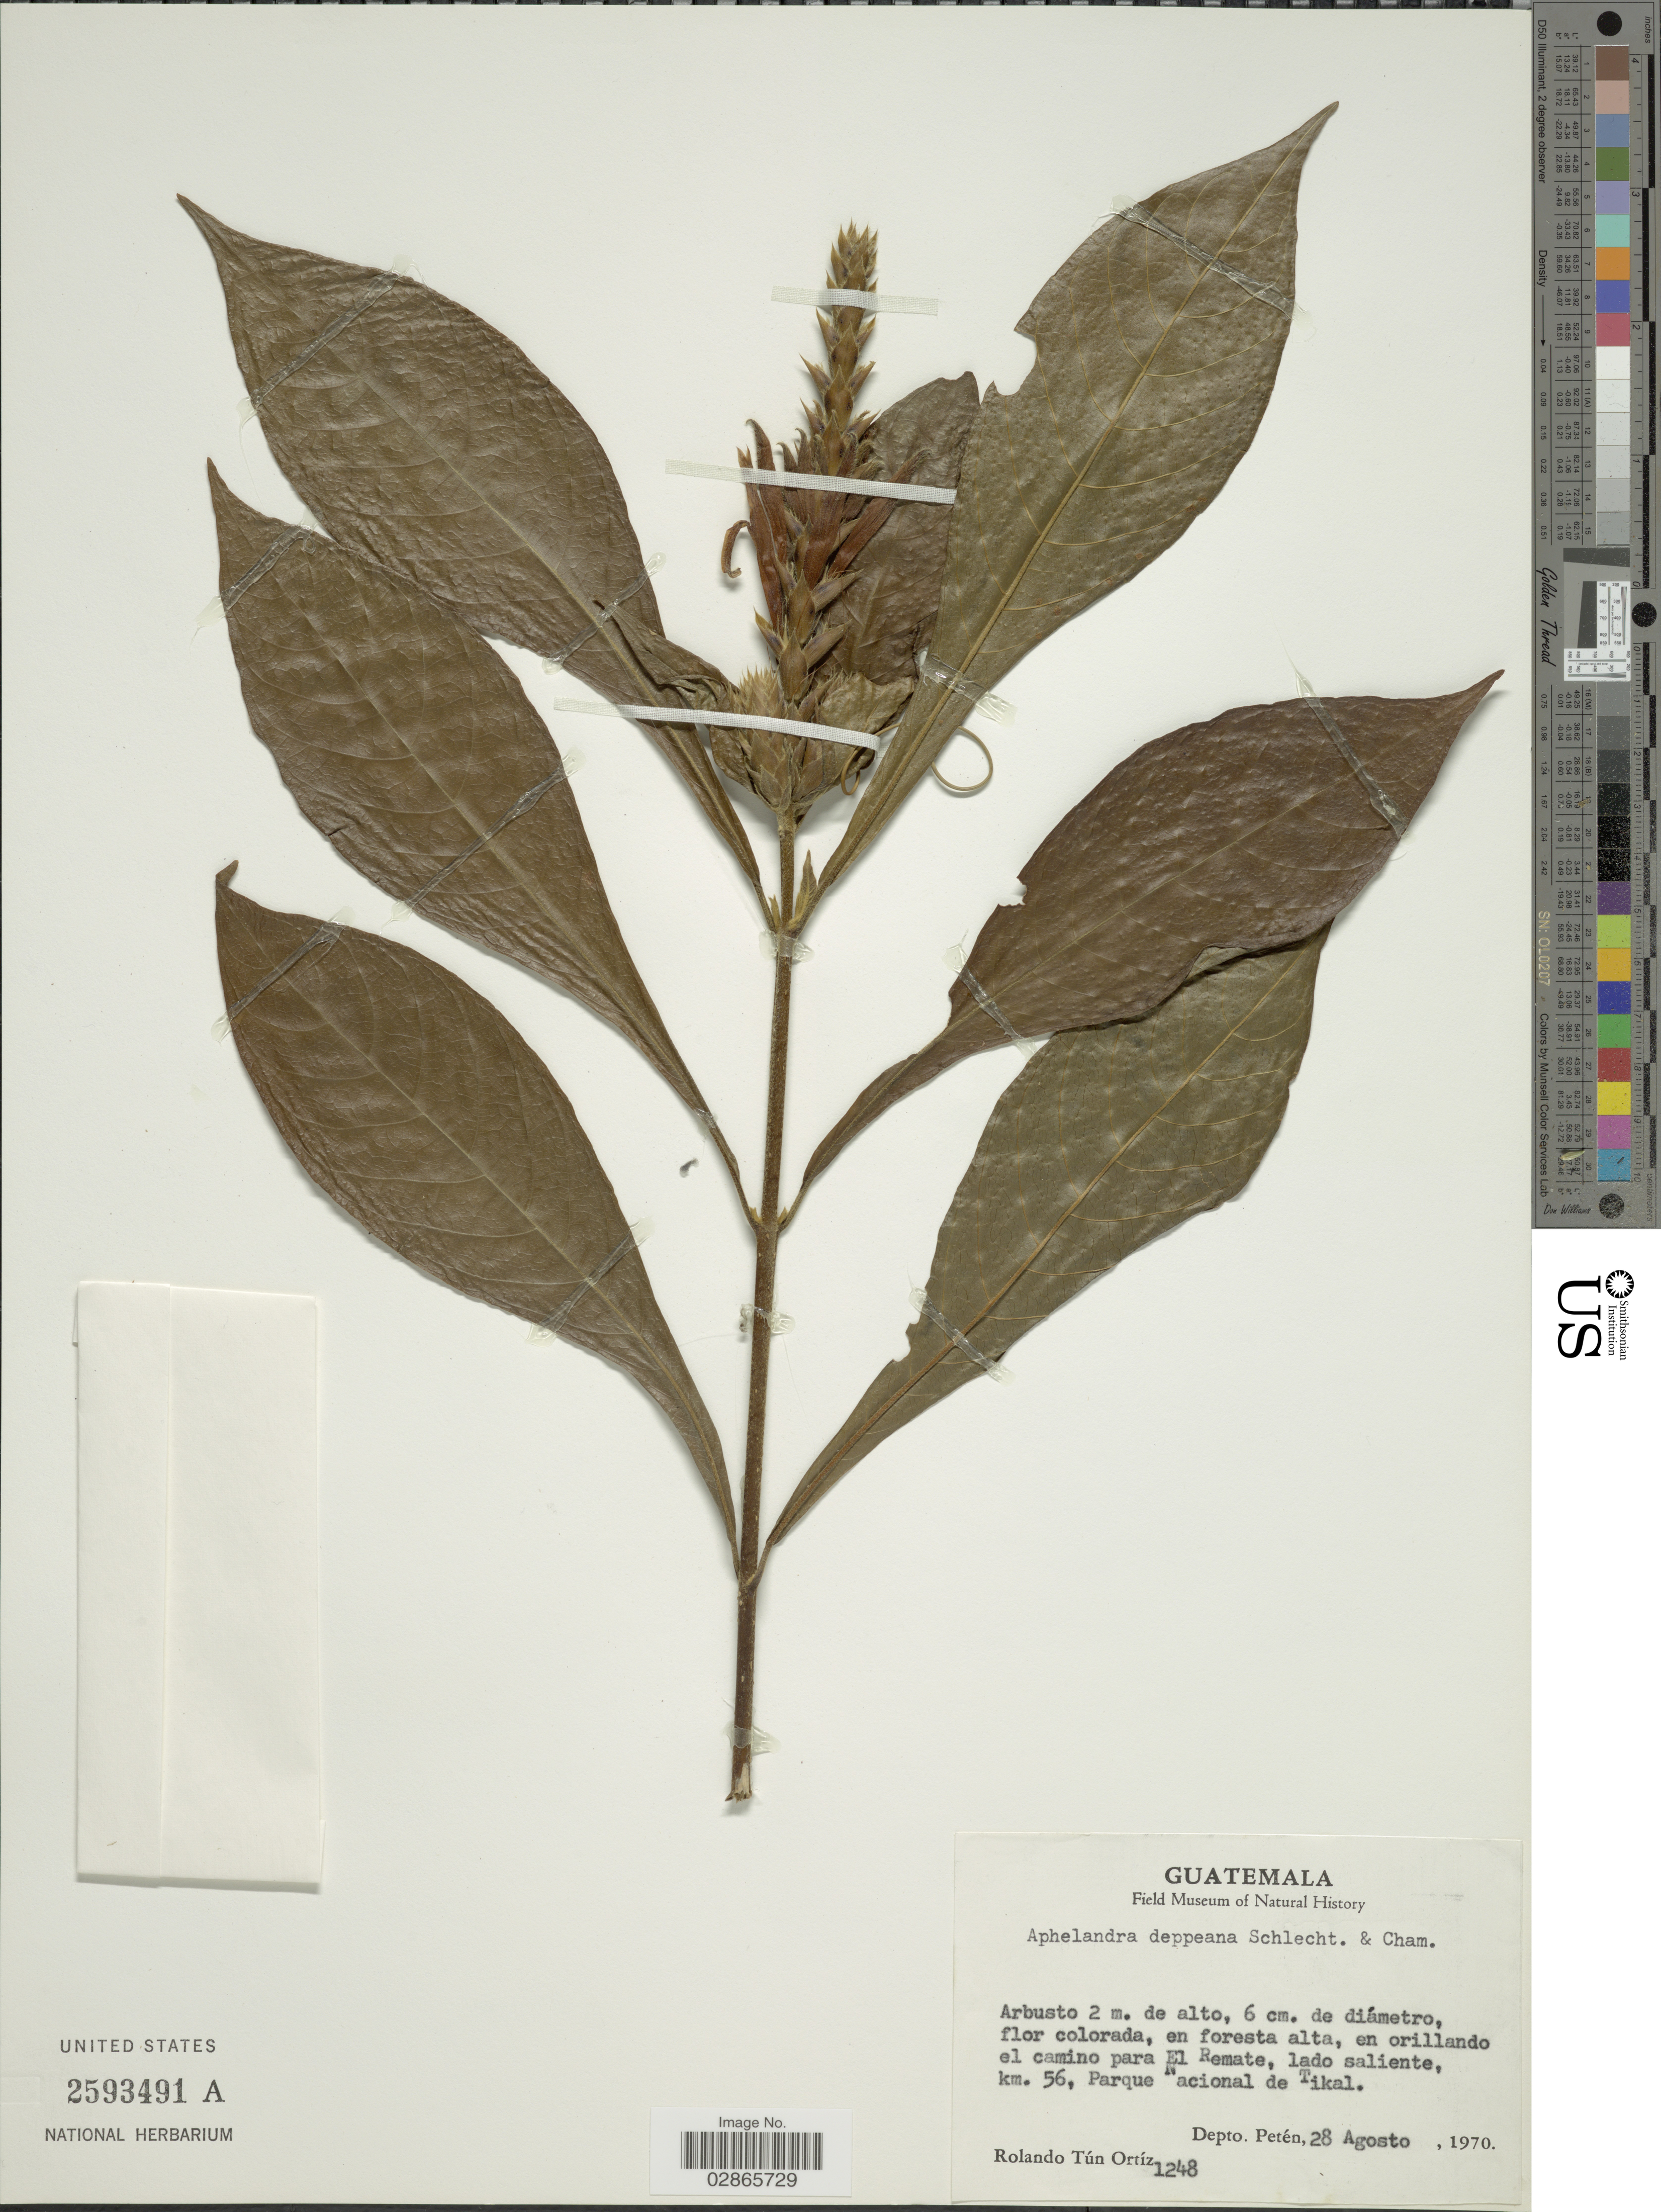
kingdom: Plantae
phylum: Tracheophyta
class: Magnoliopsida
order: Lamiales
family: Acanthaceae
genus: Aphelandra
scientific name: Aphelandra deppeana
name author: Schltdl. & Cham.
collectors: R. Ortiz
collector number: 1248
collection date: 1970-08-28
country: Guatemala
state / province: El Petén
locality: En orillando el camino para El Remate, lado saliente, km. 56, Parque Nacional de Tikal. Depto. Petén.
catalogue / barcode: US 2593491A